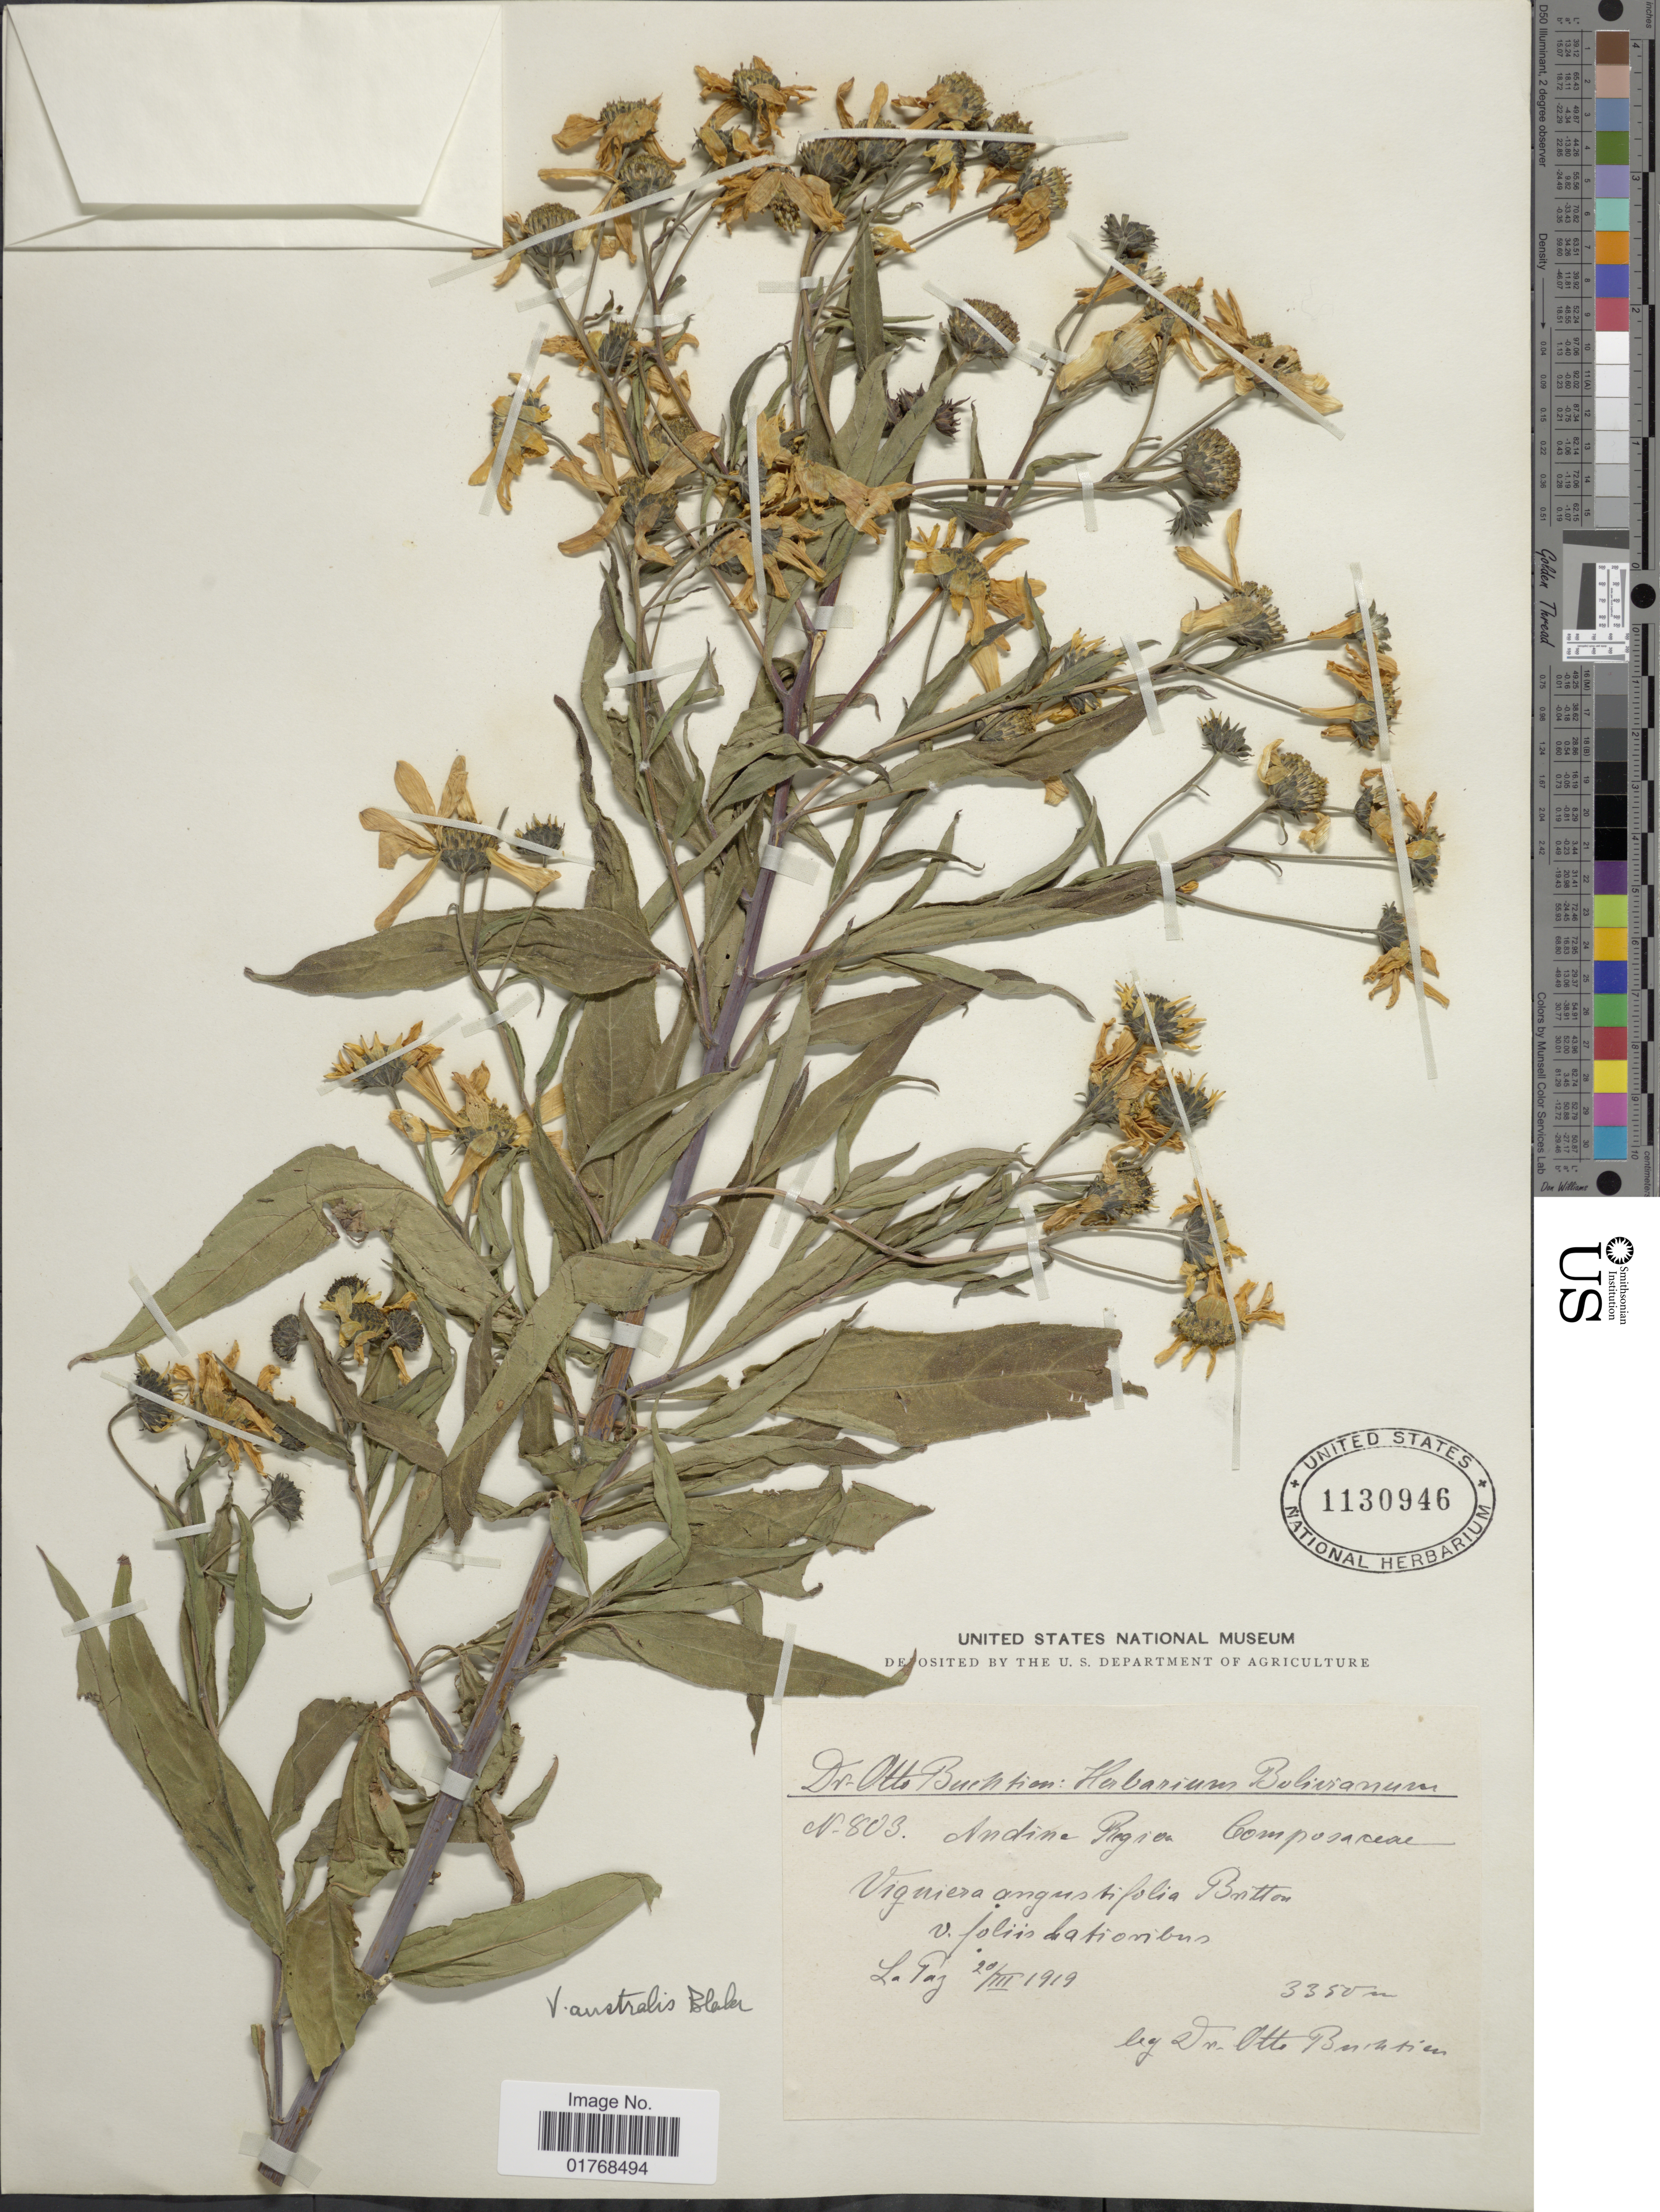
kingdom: Plantae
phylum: Tracheophyta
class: Magnoliopsida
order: Asterales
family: Asteraceae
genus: Viguiera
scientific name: Viguiera australis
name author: Blake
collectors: O. Buchtien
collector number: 803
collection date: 1919-03-20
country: Bolivia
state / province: La Paz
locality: Andina Region. La Paz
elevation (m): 3350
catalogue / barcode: US 1130946